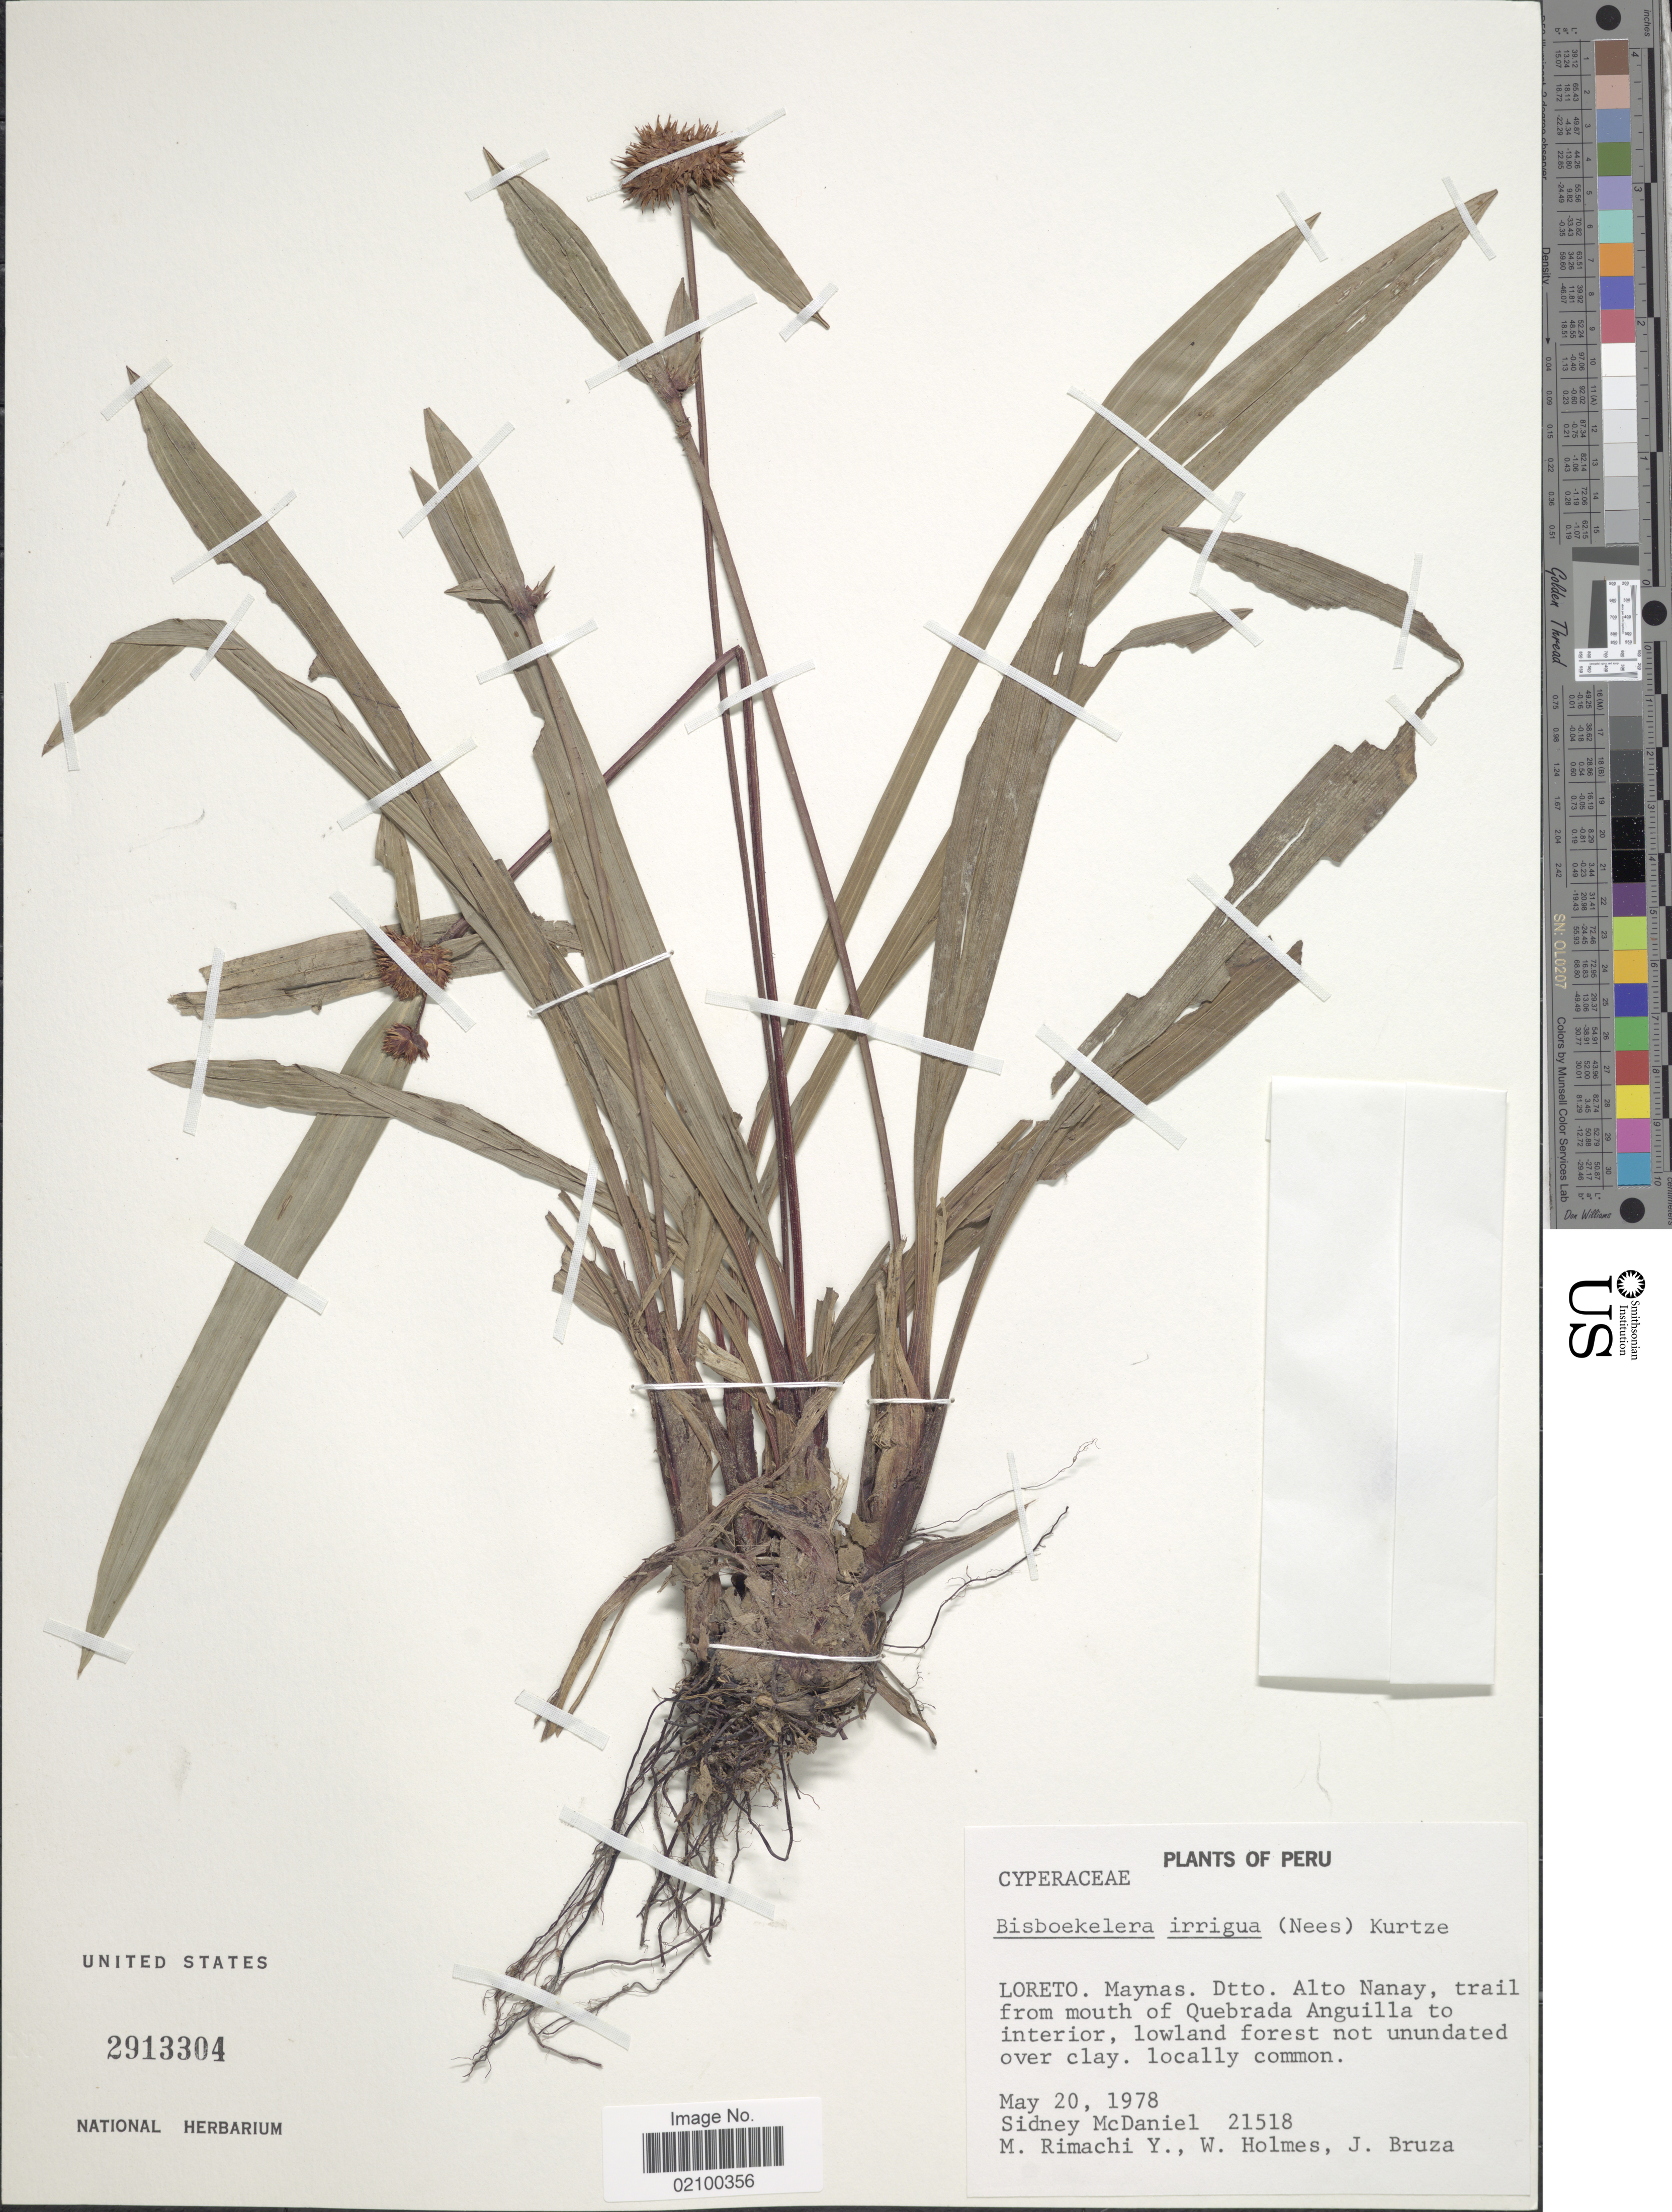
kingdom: Plantae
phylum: Tracheophyta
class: Liliopsida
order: Poales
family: Cyperaceae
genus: Bisboeckelera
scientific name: Bisboeckelera irrigua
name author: (Nees) Kuntze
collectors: S. McDaniel, M. Rimachi Y., W. Holmes & J. Bruza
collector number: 21518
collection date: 1978-05-20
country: Peru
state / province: Loreto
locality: Maynas. Dtto. Alto Nanay, trail from mouth of Quebrada Anguilla to interior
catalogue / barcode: US 2913304